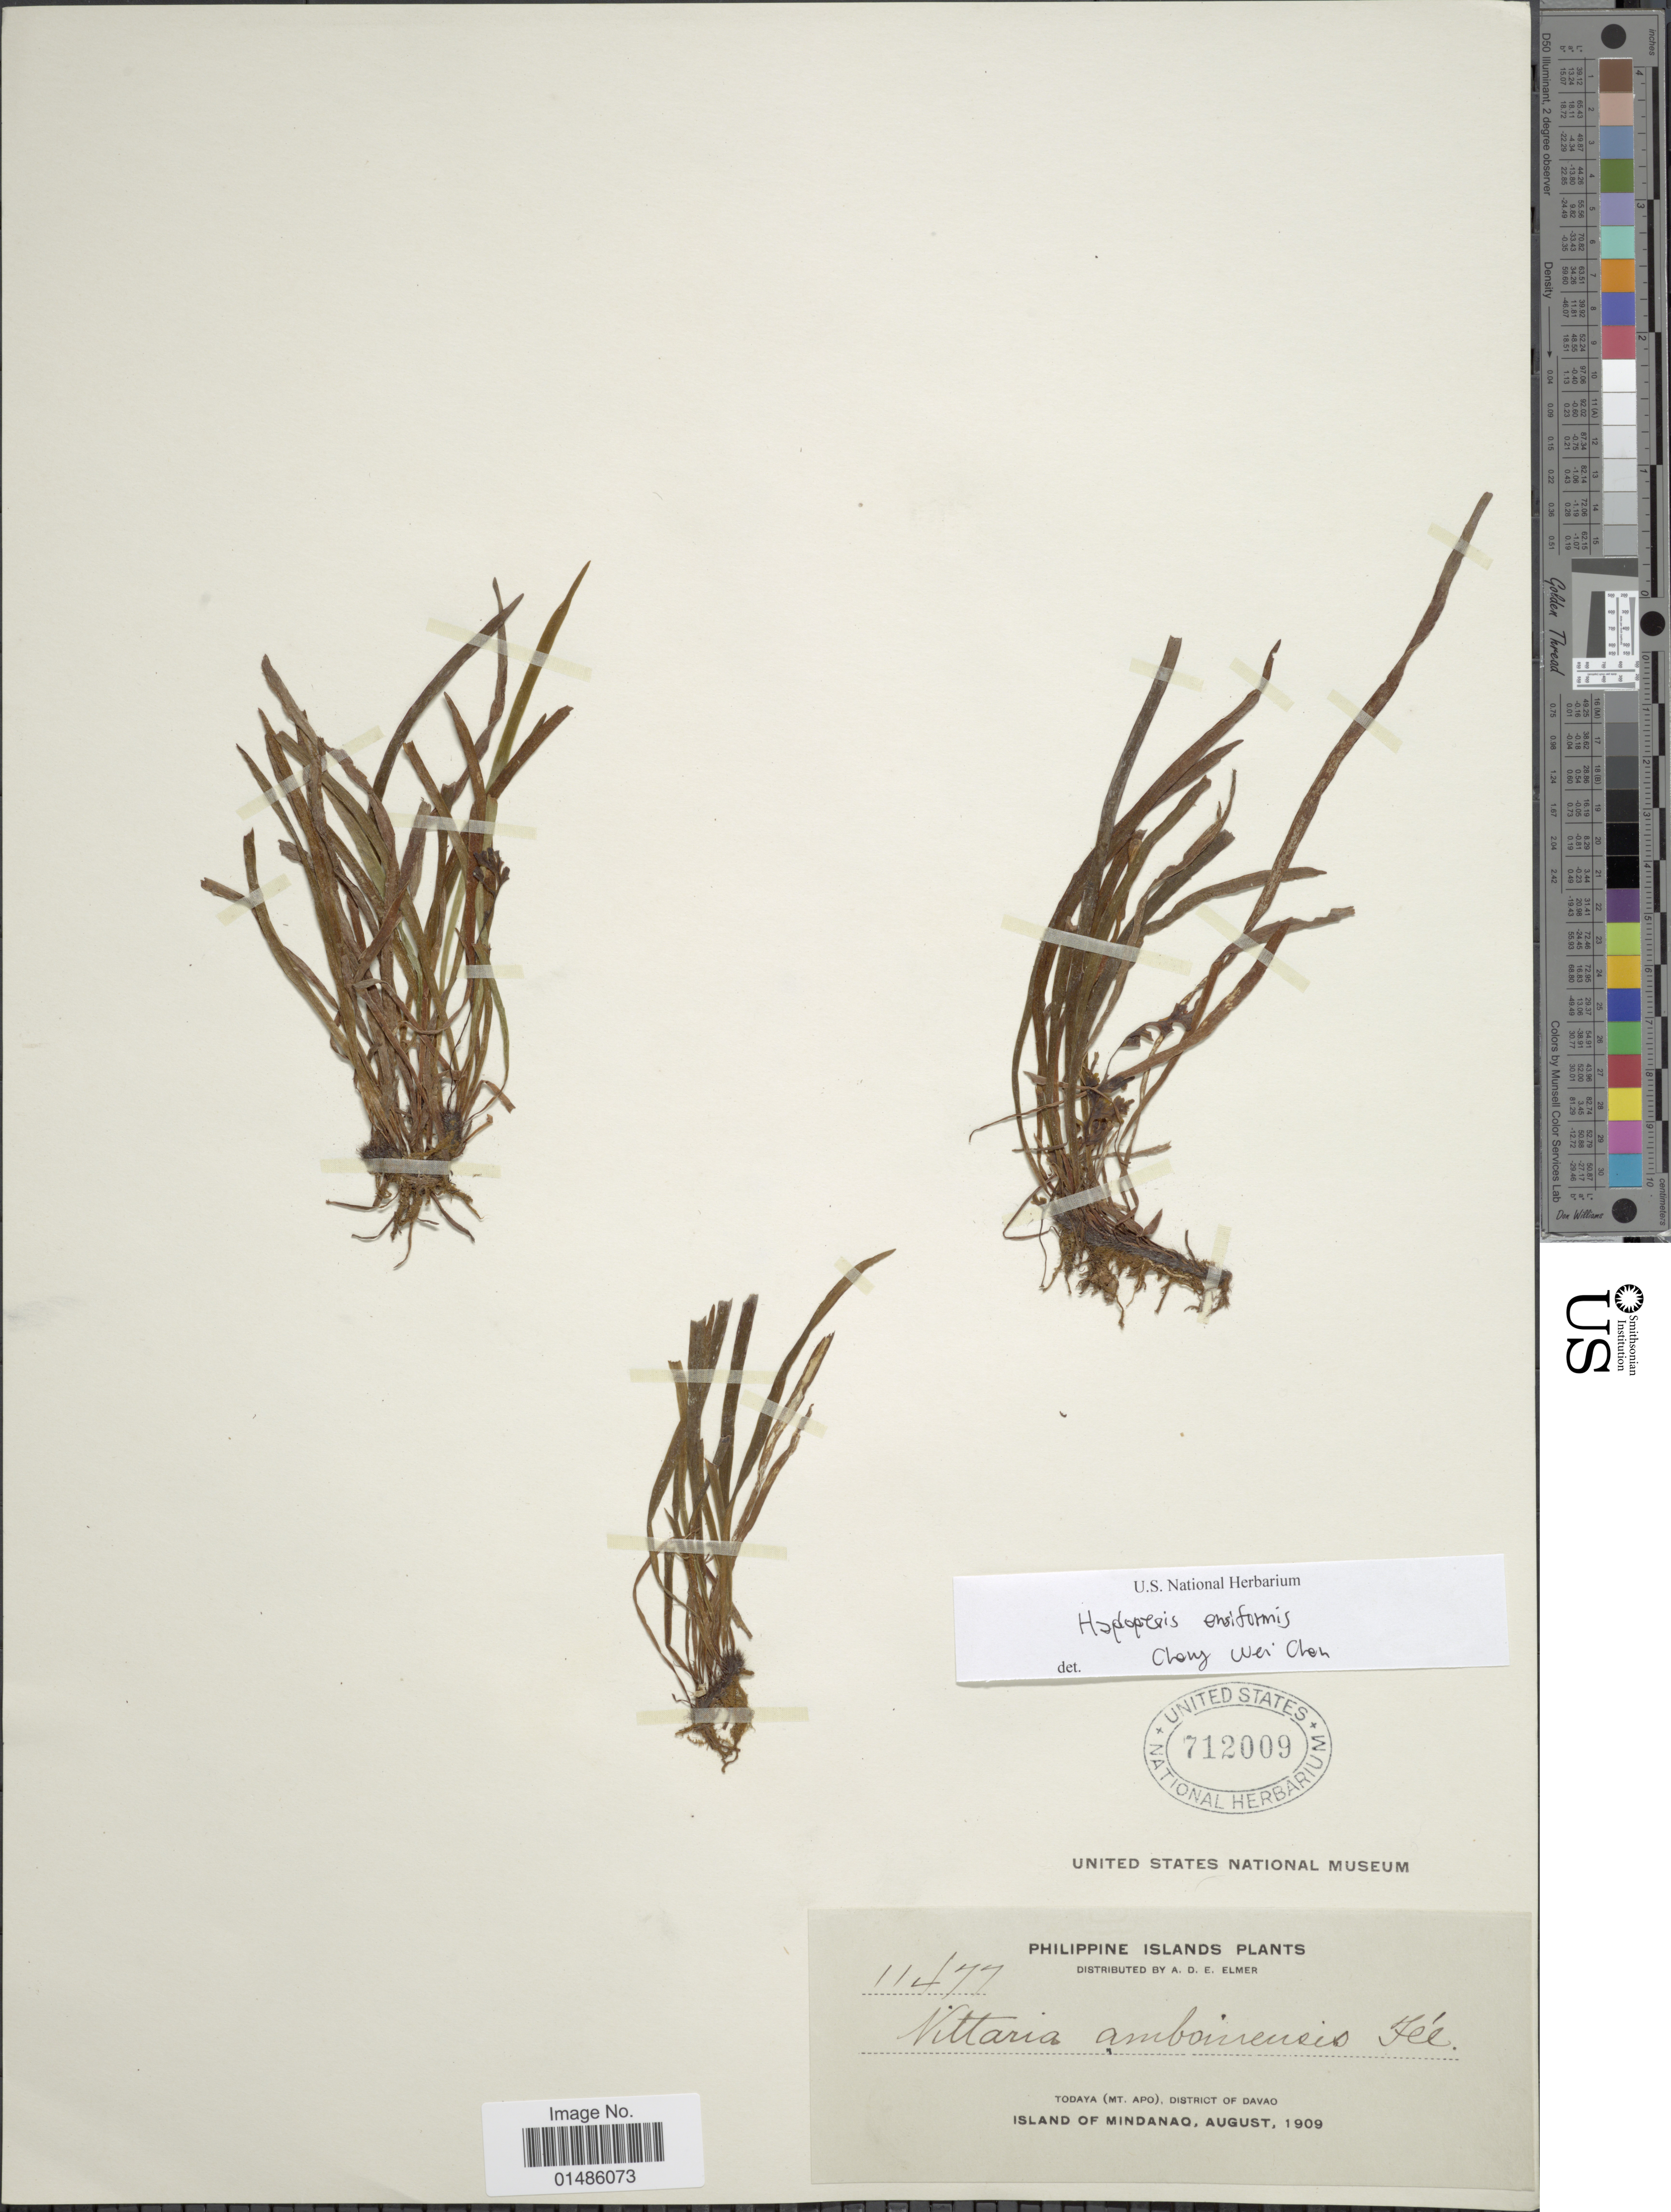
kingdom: Plantae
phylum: Tracheophyta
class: Polypodiopsida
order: Polypodiales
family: Pteridaceae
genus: Haplopteris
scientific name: Haplopteris ensiformis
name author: (Sw.) E.H. Crane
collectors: A. D. E. Elmer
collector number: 11477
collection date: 1909-08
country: Philippines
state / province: Davao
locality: Todaya (Mt. Apo), Island of Mindanao.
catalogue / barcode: US 712009